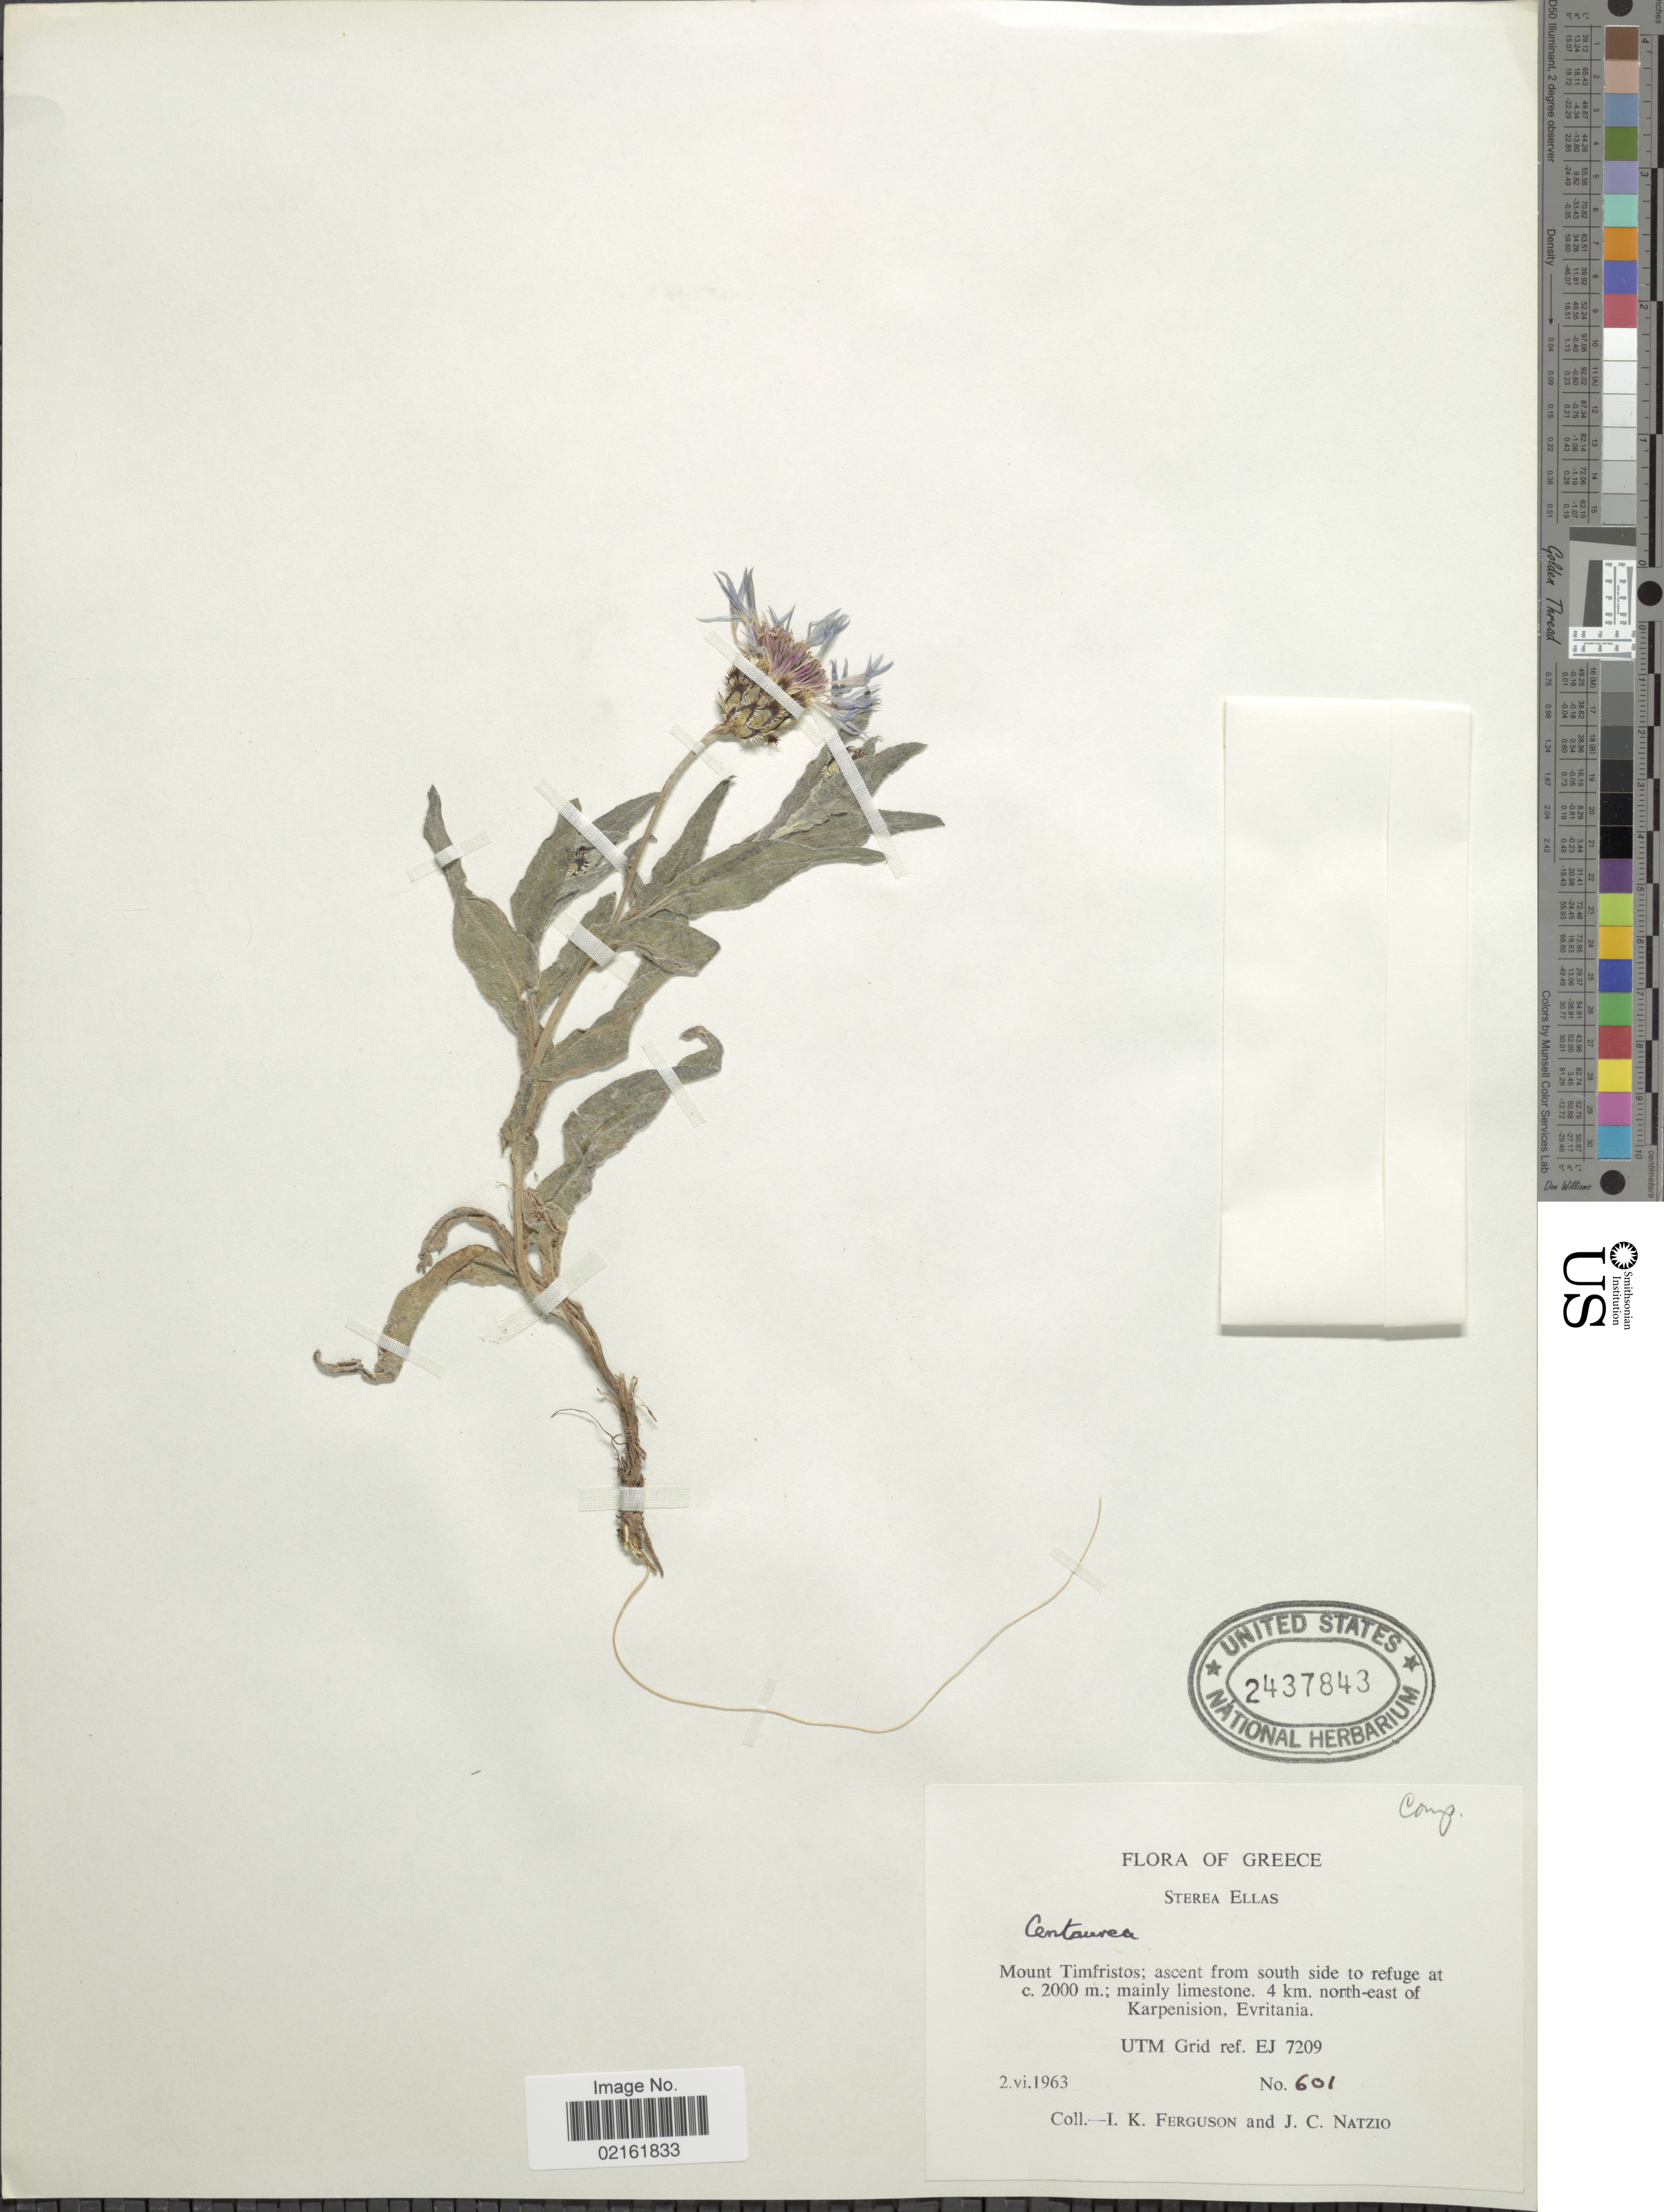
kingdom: Plantae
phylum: Tracheophyta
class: Magnoliopsida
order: Asterales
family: Asteraceae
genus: Centaurea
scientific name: Centaurea sp.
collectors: I. K. Ferguson & J. Natzio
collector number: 603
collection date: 1963-06-02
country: Greece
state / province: Central Greece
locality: Mount Timfristos; ascent from south side to refuge at 4 km. north-east of Karpenision, Evritania UTM Grid ref. EJ 7209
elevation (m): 2000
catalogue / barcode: US 2437843